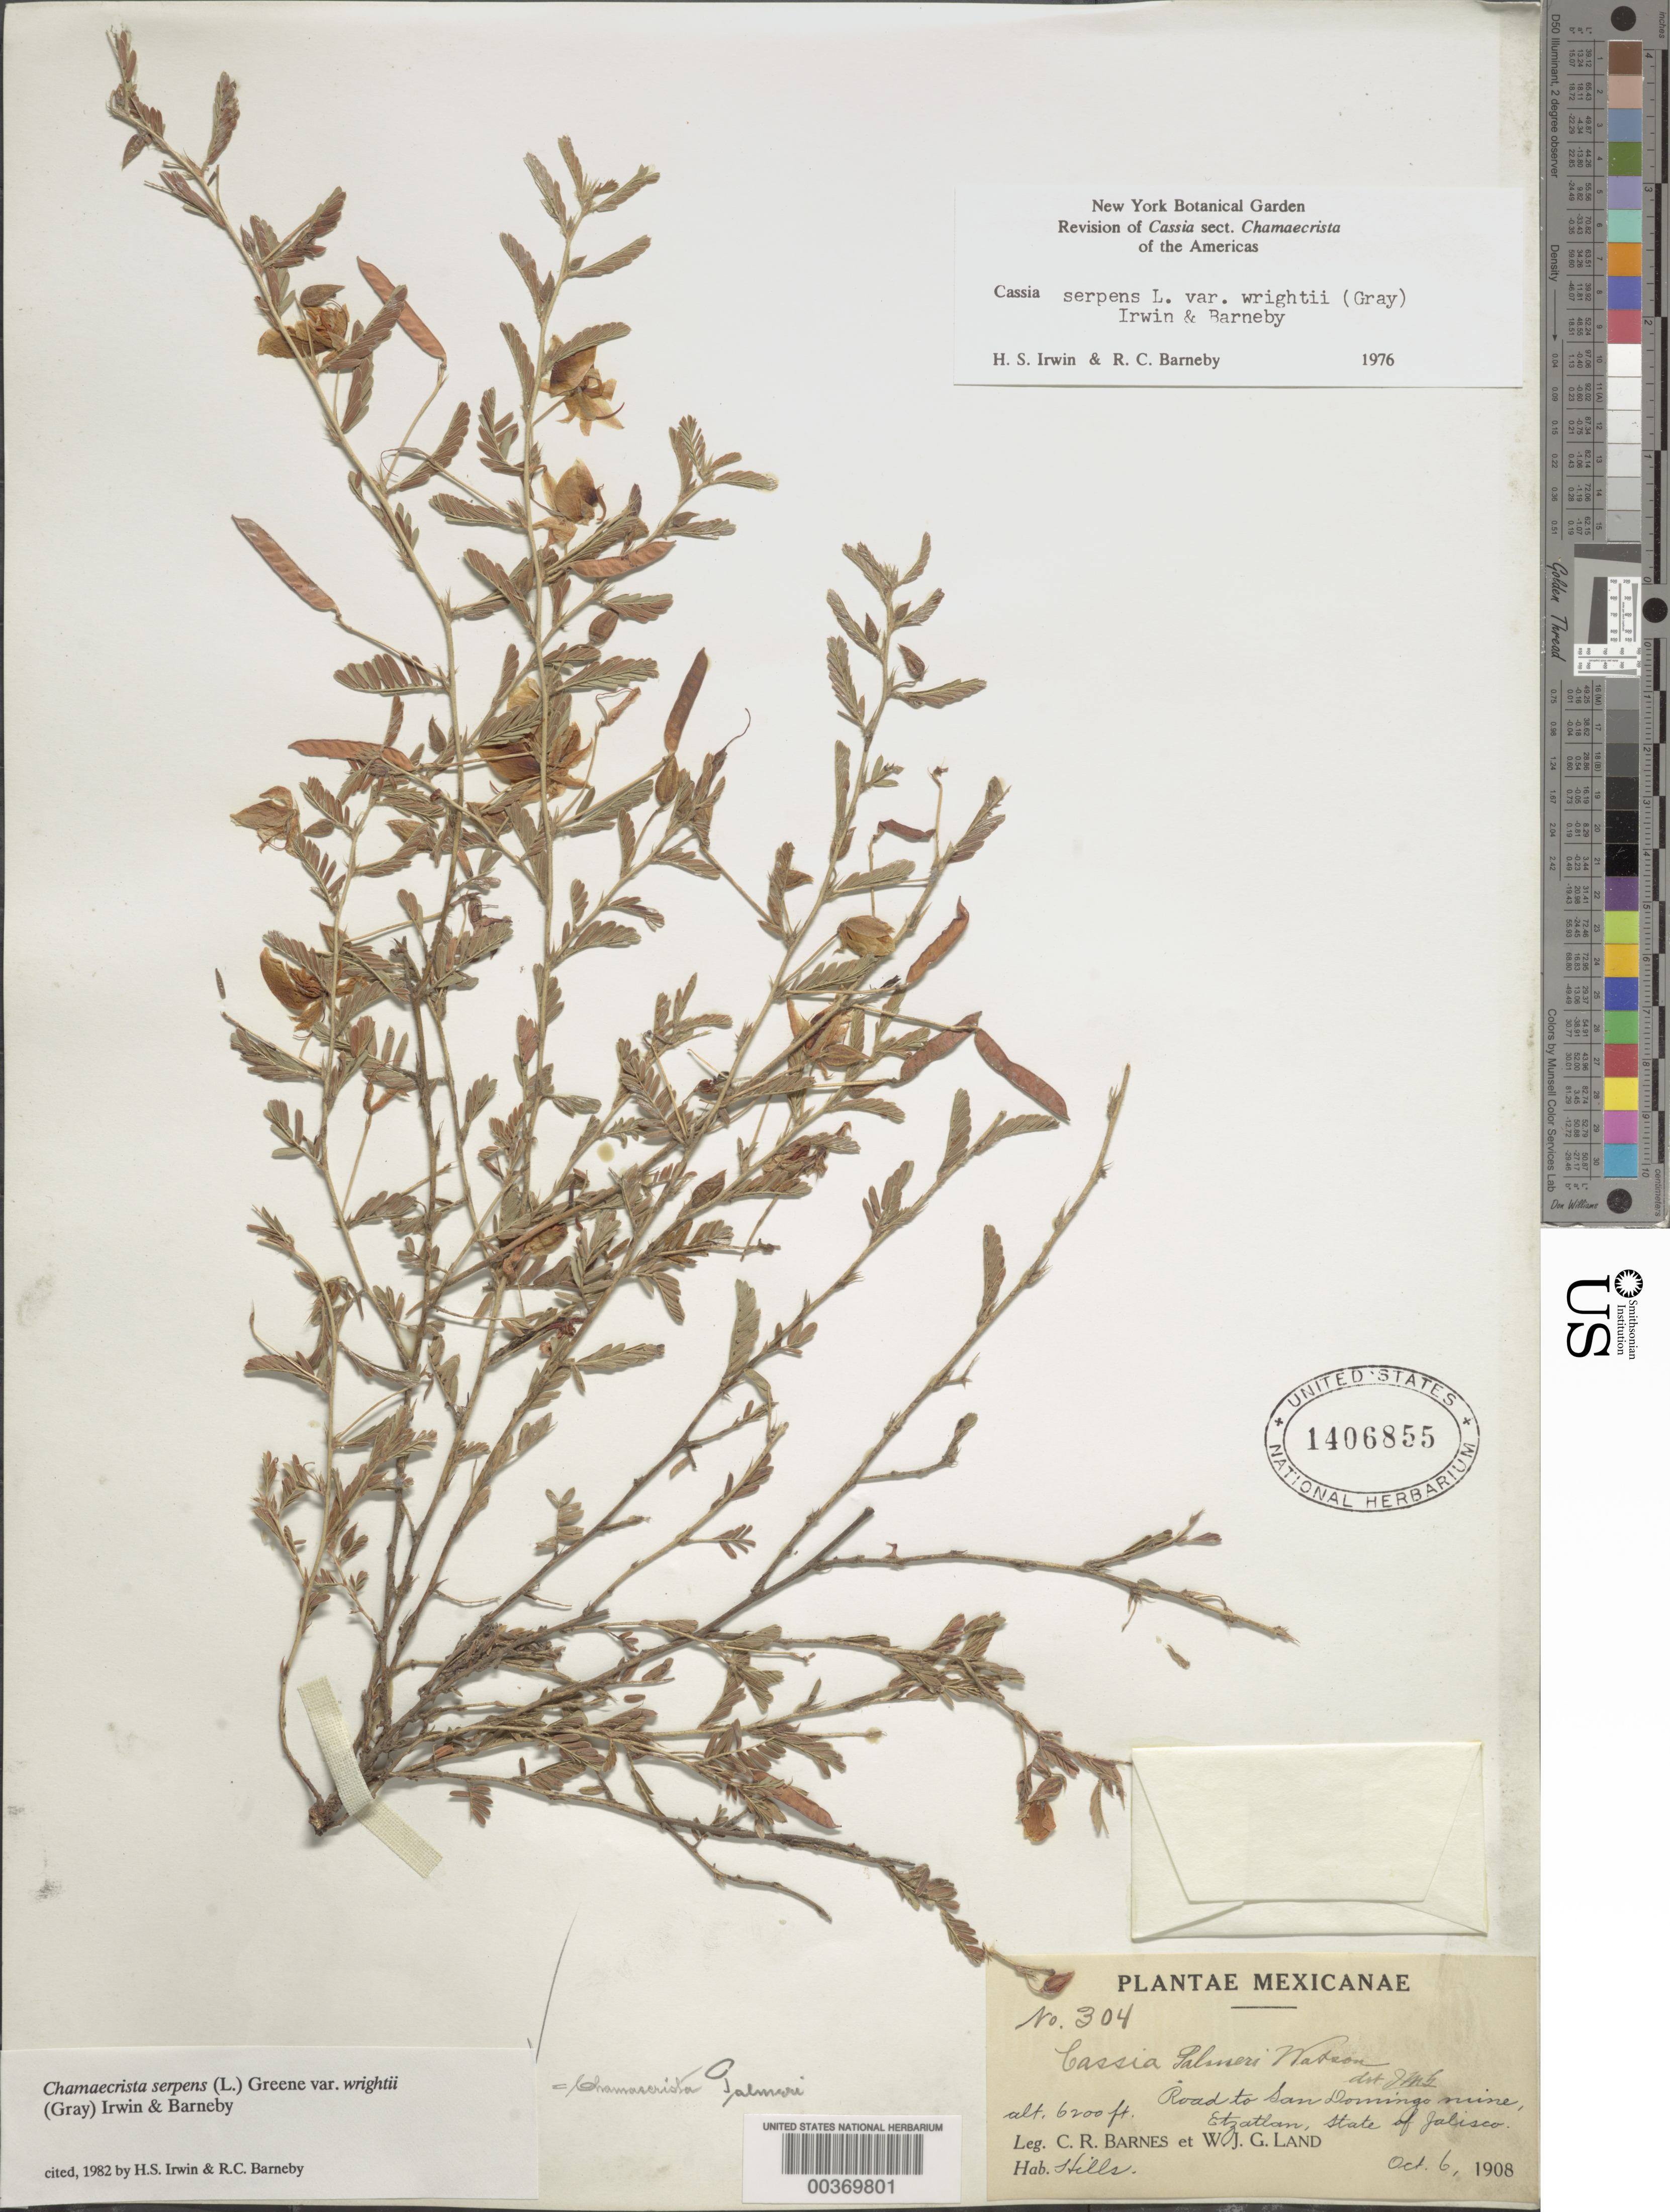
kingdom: Plantae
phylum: Tracheophyta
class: Magnoliopsida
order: Fabales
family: Fabaceae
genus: Chamaecrista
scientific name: Chamaecrista serpens var. wrightii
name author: (A. Gray) H.S. Irwin & Barneby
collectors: C. R. Barnes & W. J. G. Land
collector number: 304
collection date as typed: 06 Oct 1908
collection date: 1908-10-06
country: Mexico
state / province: Jalisco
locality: Road to San Domingo Mine, Etzatlan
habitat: Hills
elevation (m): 1890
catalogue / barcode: US 1406855